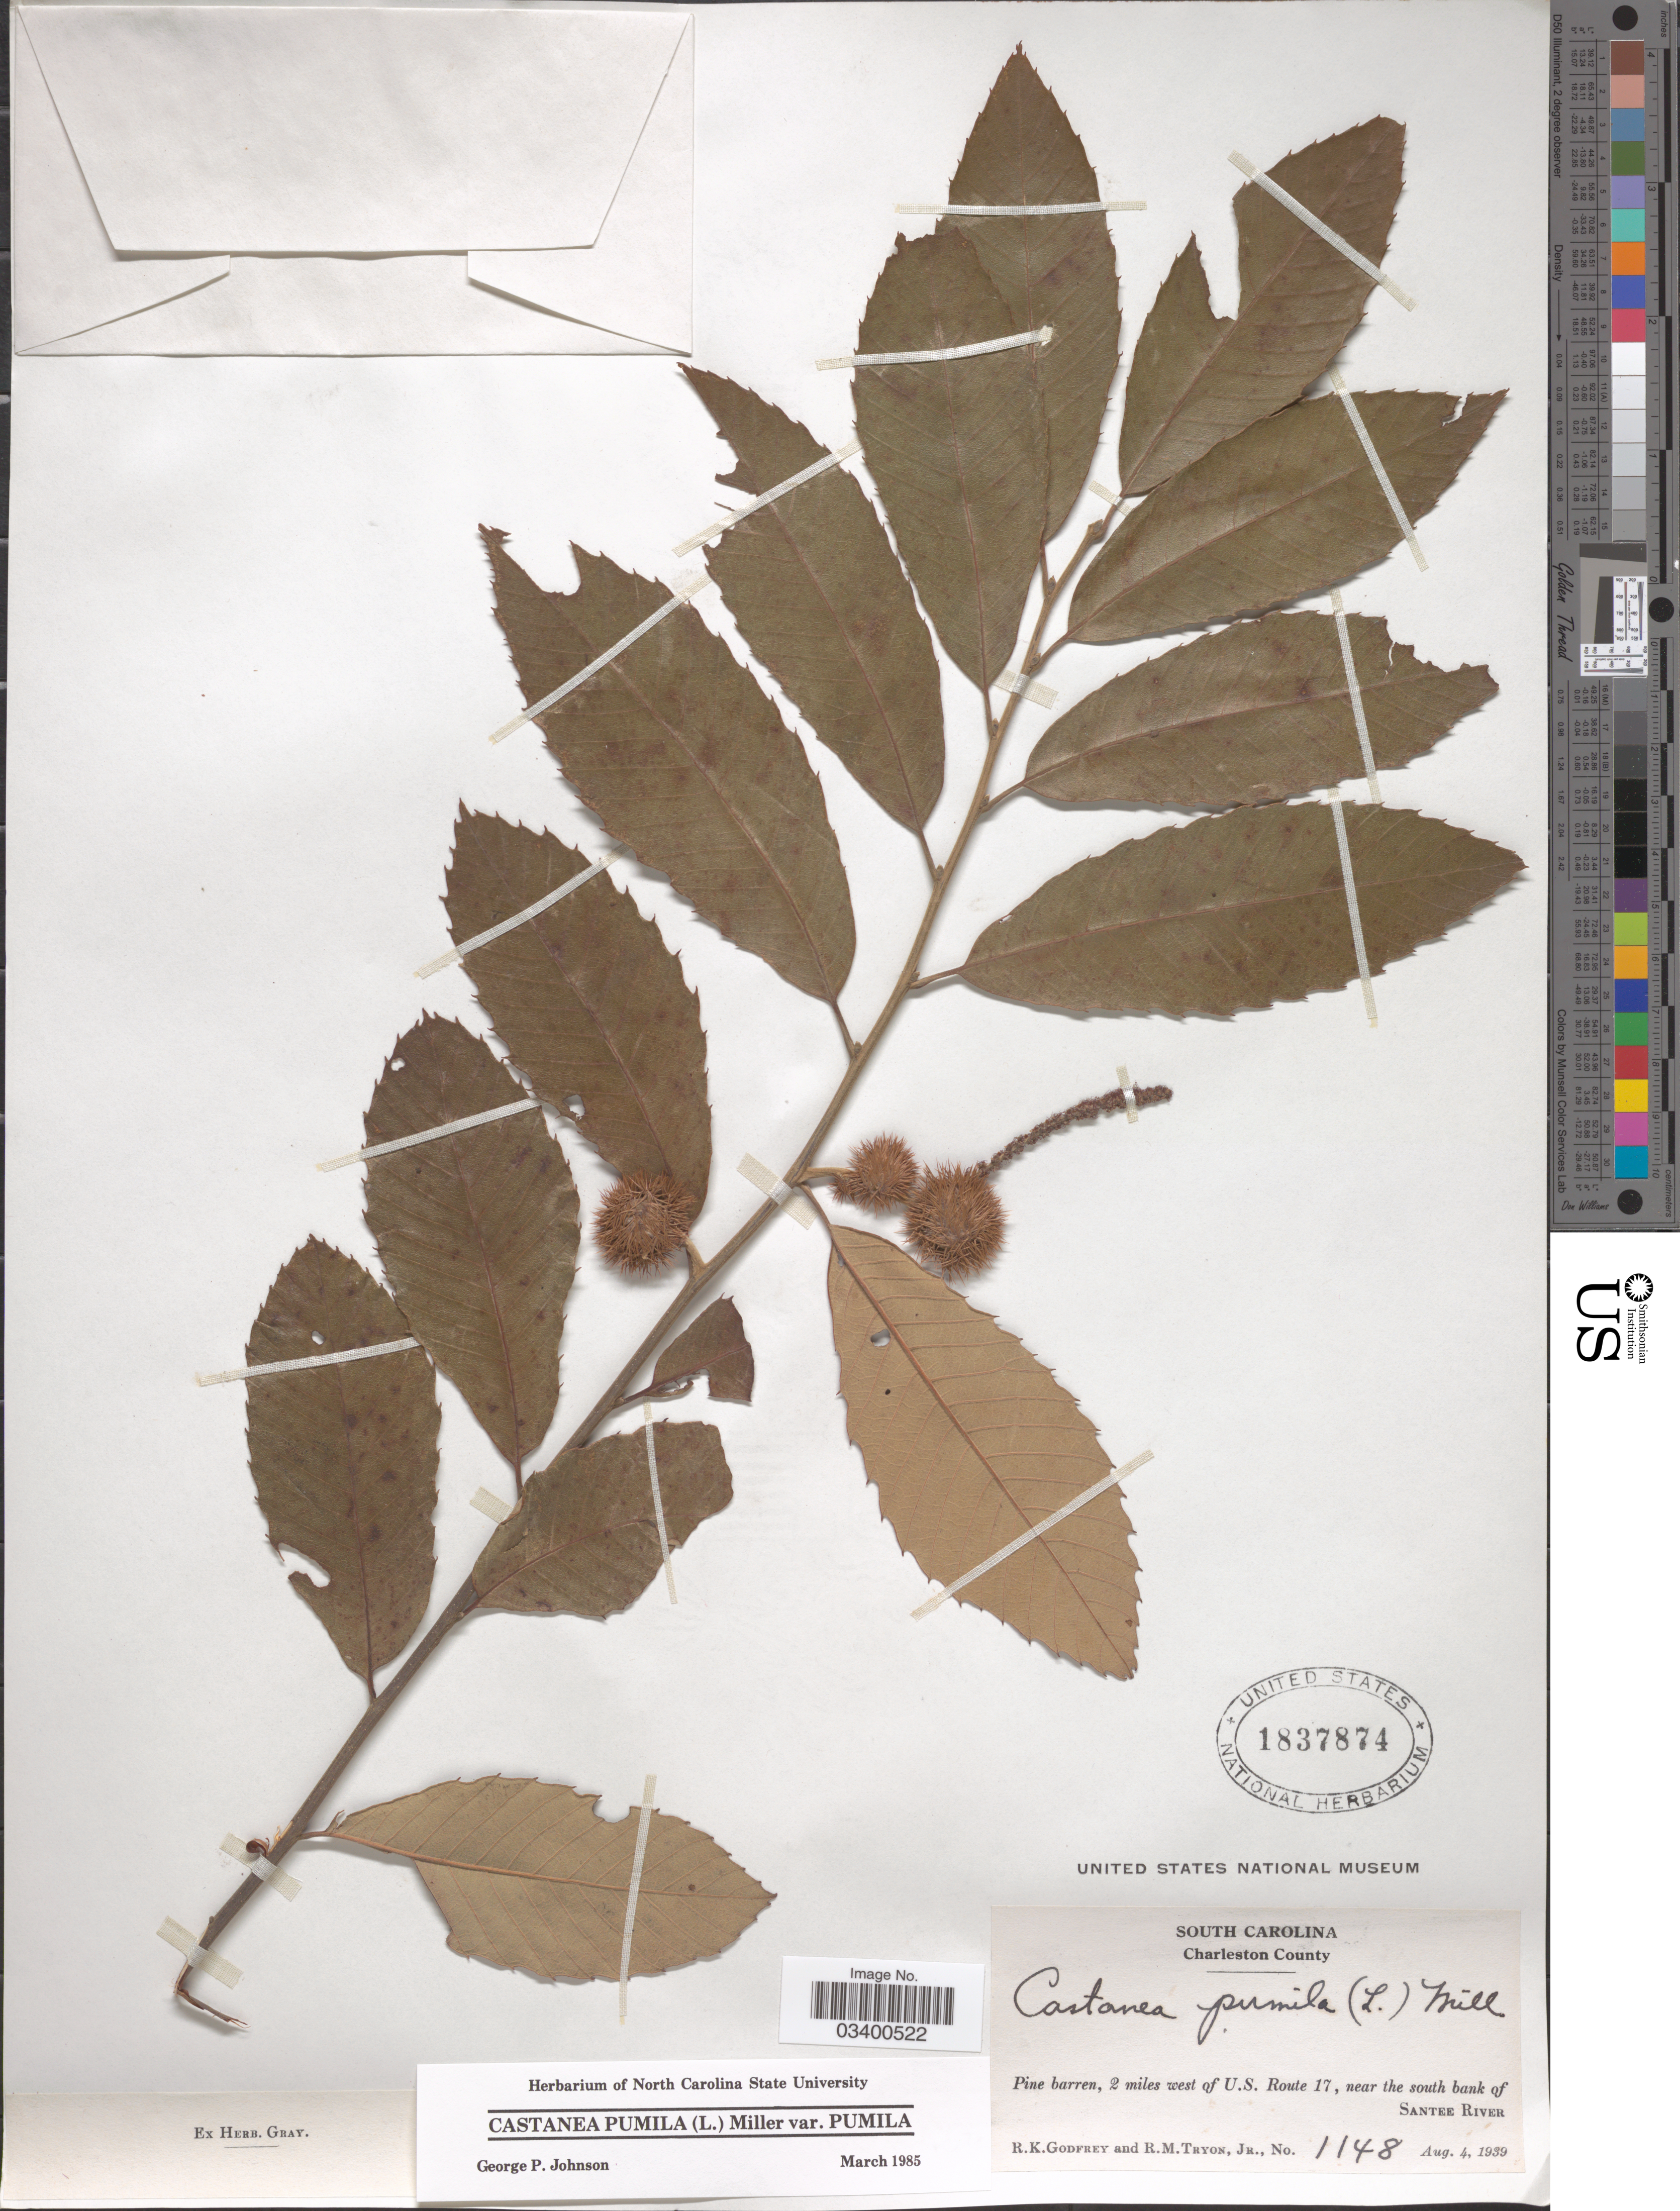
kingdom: Plantae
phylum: Tracheophyta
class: Magnoliopsida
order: Fagales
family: Fagaceae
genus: Castanea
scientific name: Castanea pumila var. pumila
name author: (L.) Mill.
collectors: R. K. Godfrey & R. Tryon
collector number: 1148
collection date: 1939-08-04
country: United States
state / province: South Carolina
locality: Charleston County. 2 miles west of U.S. Route 17, near the south bank of Santee River.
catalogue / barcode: US 1837874